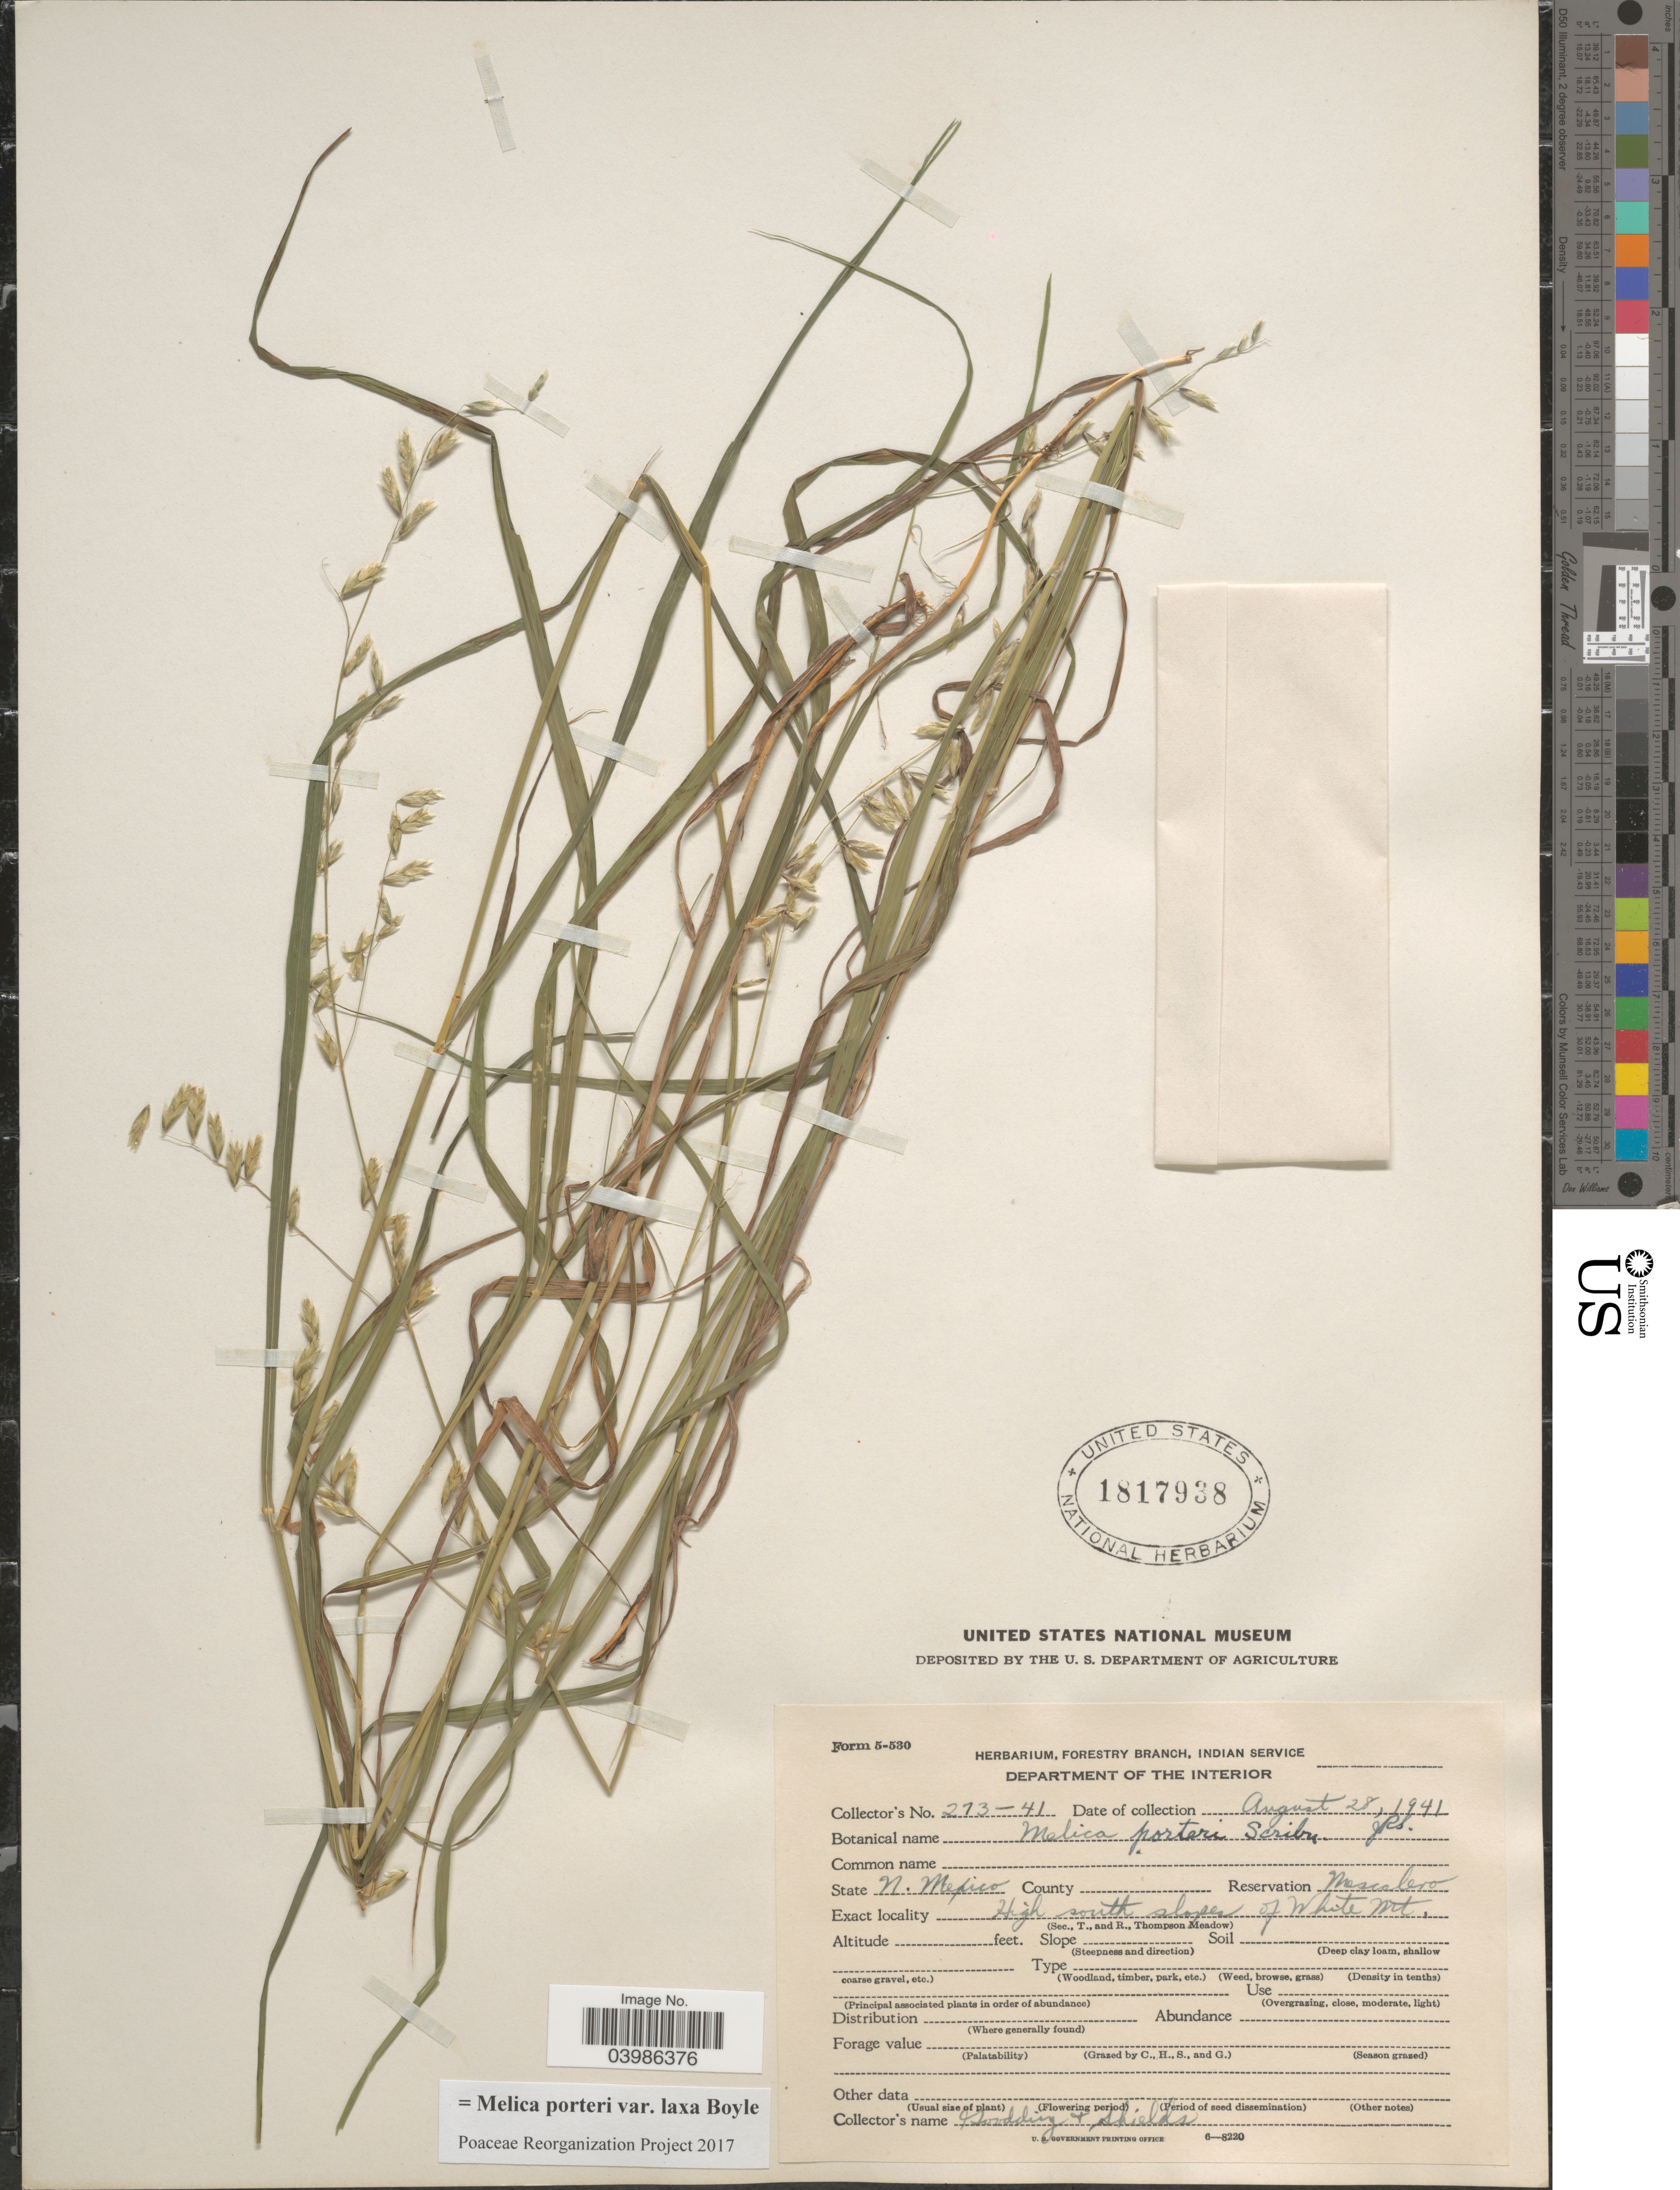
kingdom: Plantae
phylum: Tracheophyta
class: Liliopsida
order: Poales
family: Poaceae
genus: Melica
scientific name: Melica porteri var. laxa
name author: Boyle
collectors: Goodding & Shields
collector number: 213-41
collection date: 1941-08-28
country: United States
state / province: New Mexico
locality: Mescolero. High south slopes of White Mt.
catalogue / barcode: US 1817938